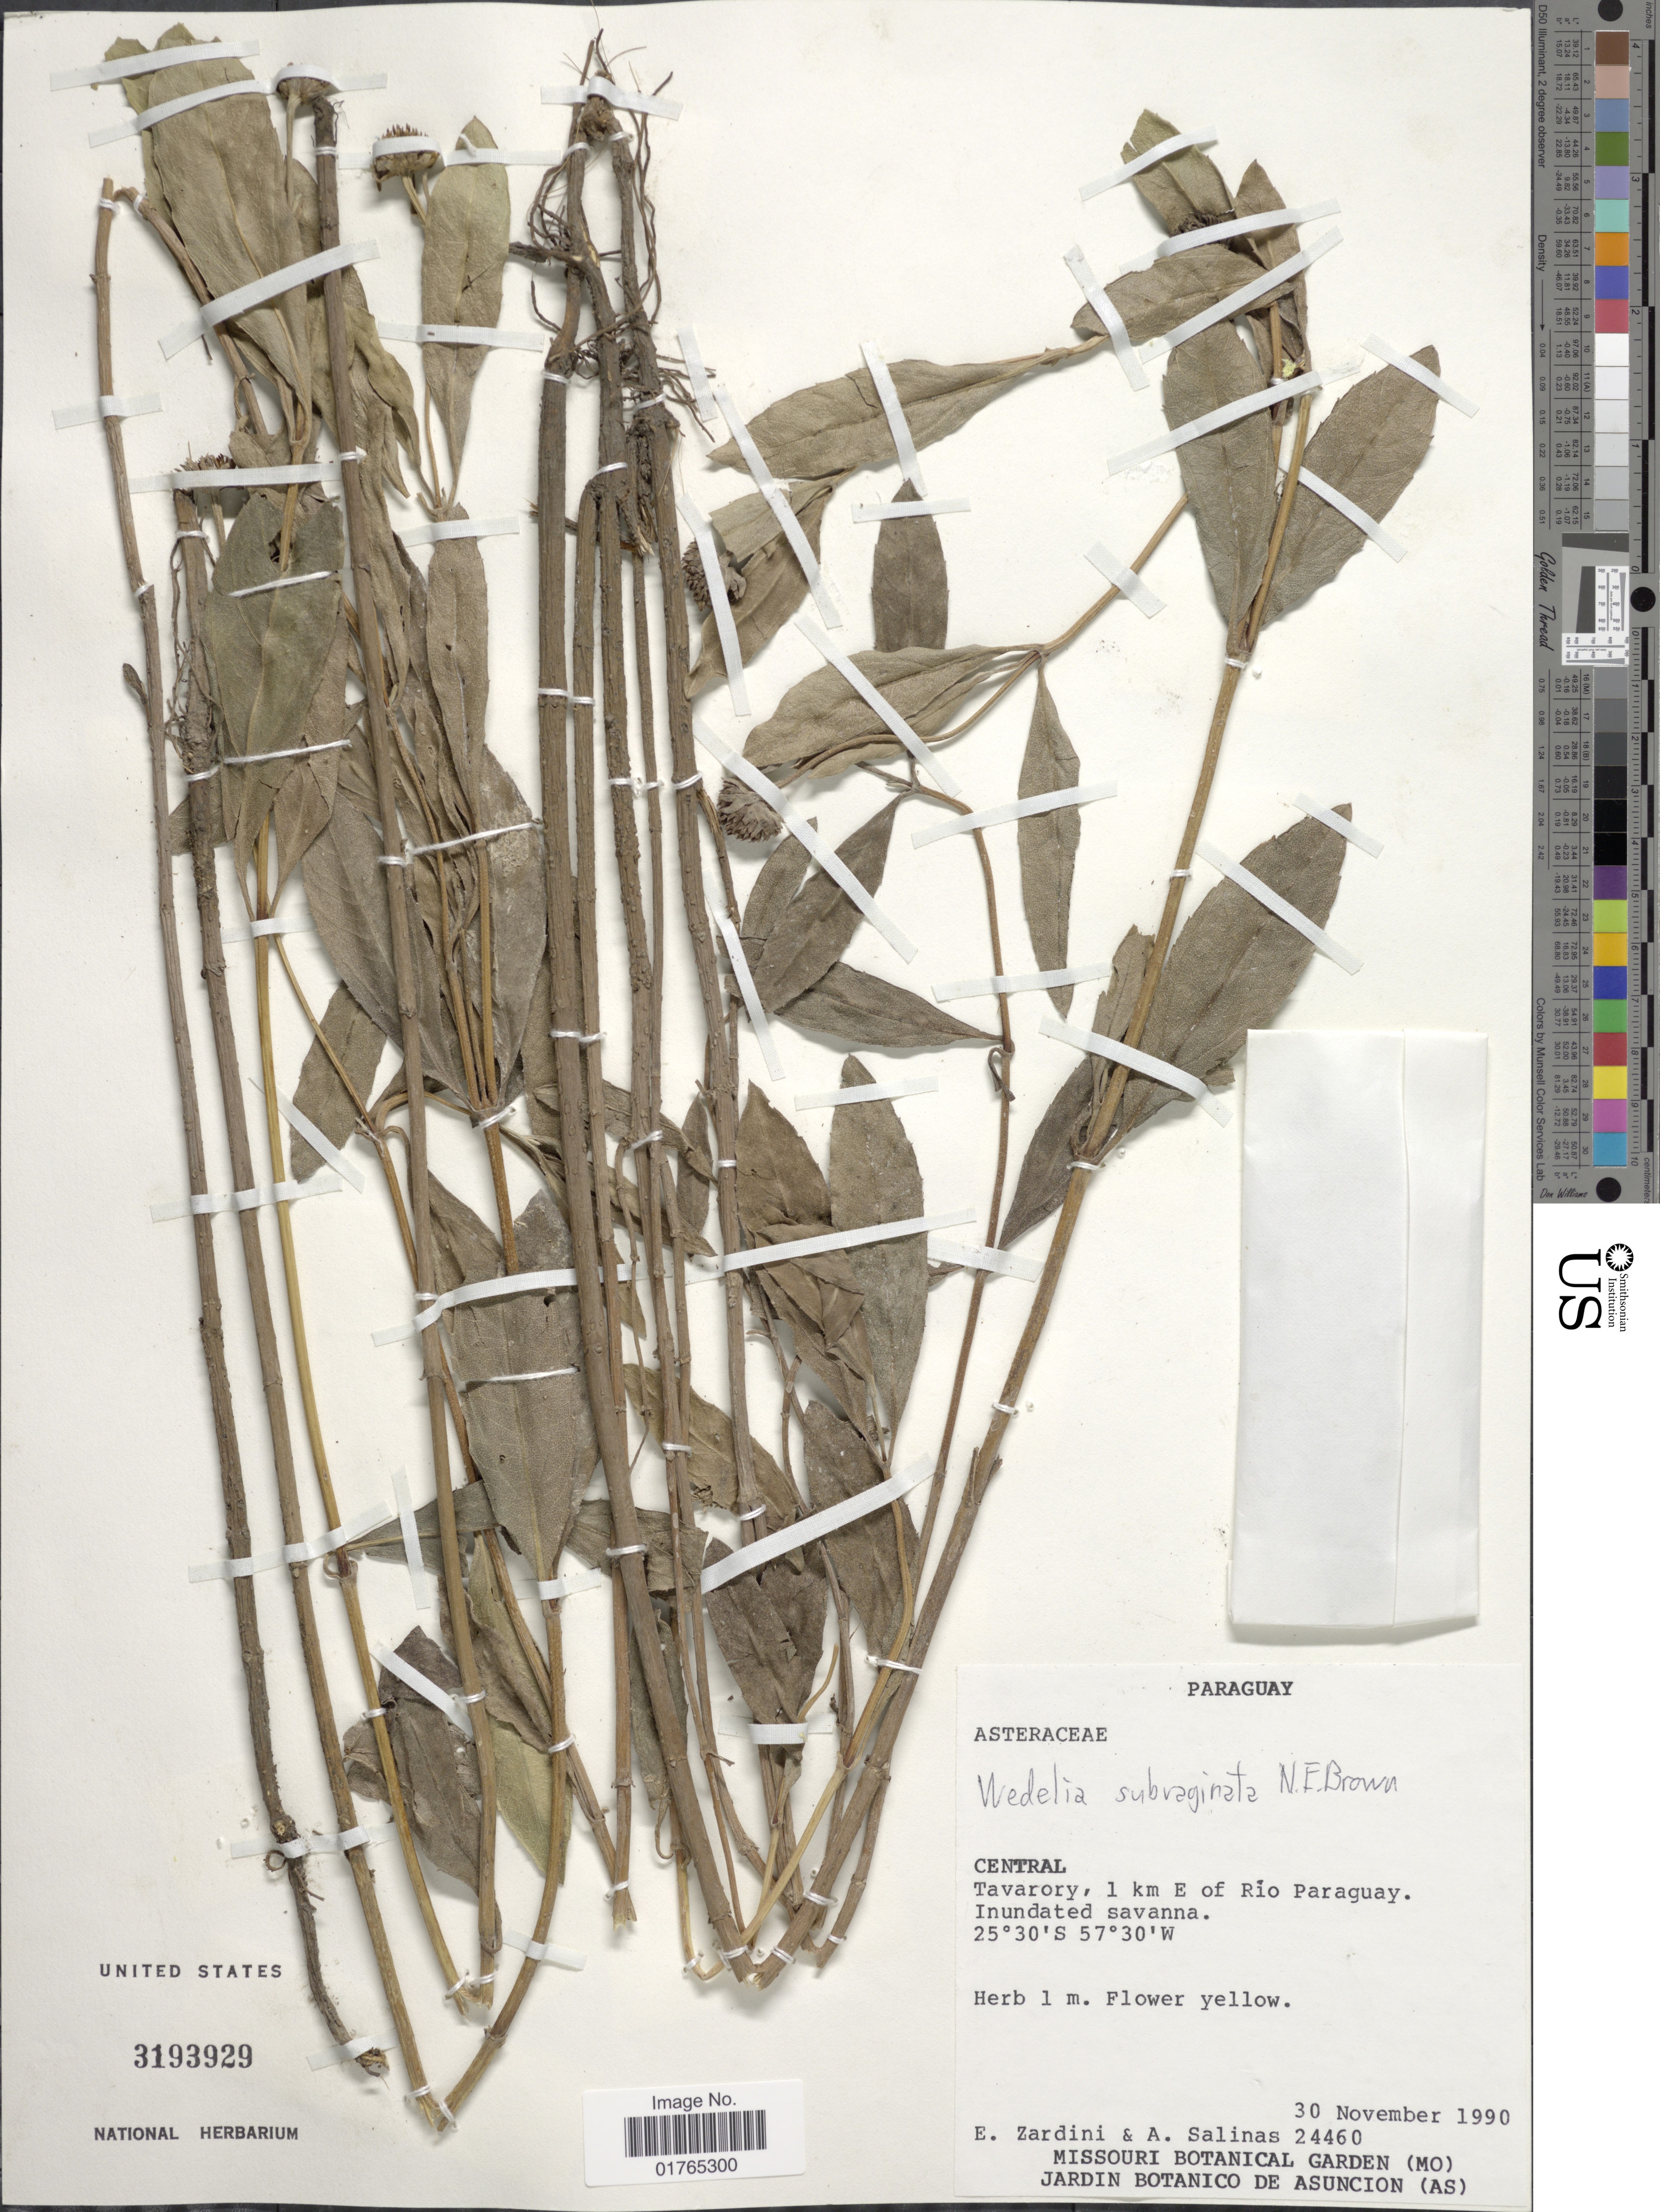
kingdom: Plantae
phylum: Tracheophyta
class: Magnoliopsida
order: Asterales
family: Asteraceae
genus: Pascalia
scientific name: Pascalia subvaginata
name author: (N.E. Br.) Strother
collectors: E. M. Zardini & A. Salinas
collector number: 24460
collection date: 1990-11-30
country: Paraguay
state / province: Central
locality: Travarory, 1 km E of Río Paraguya, undated savanna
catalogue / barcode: US 3193929